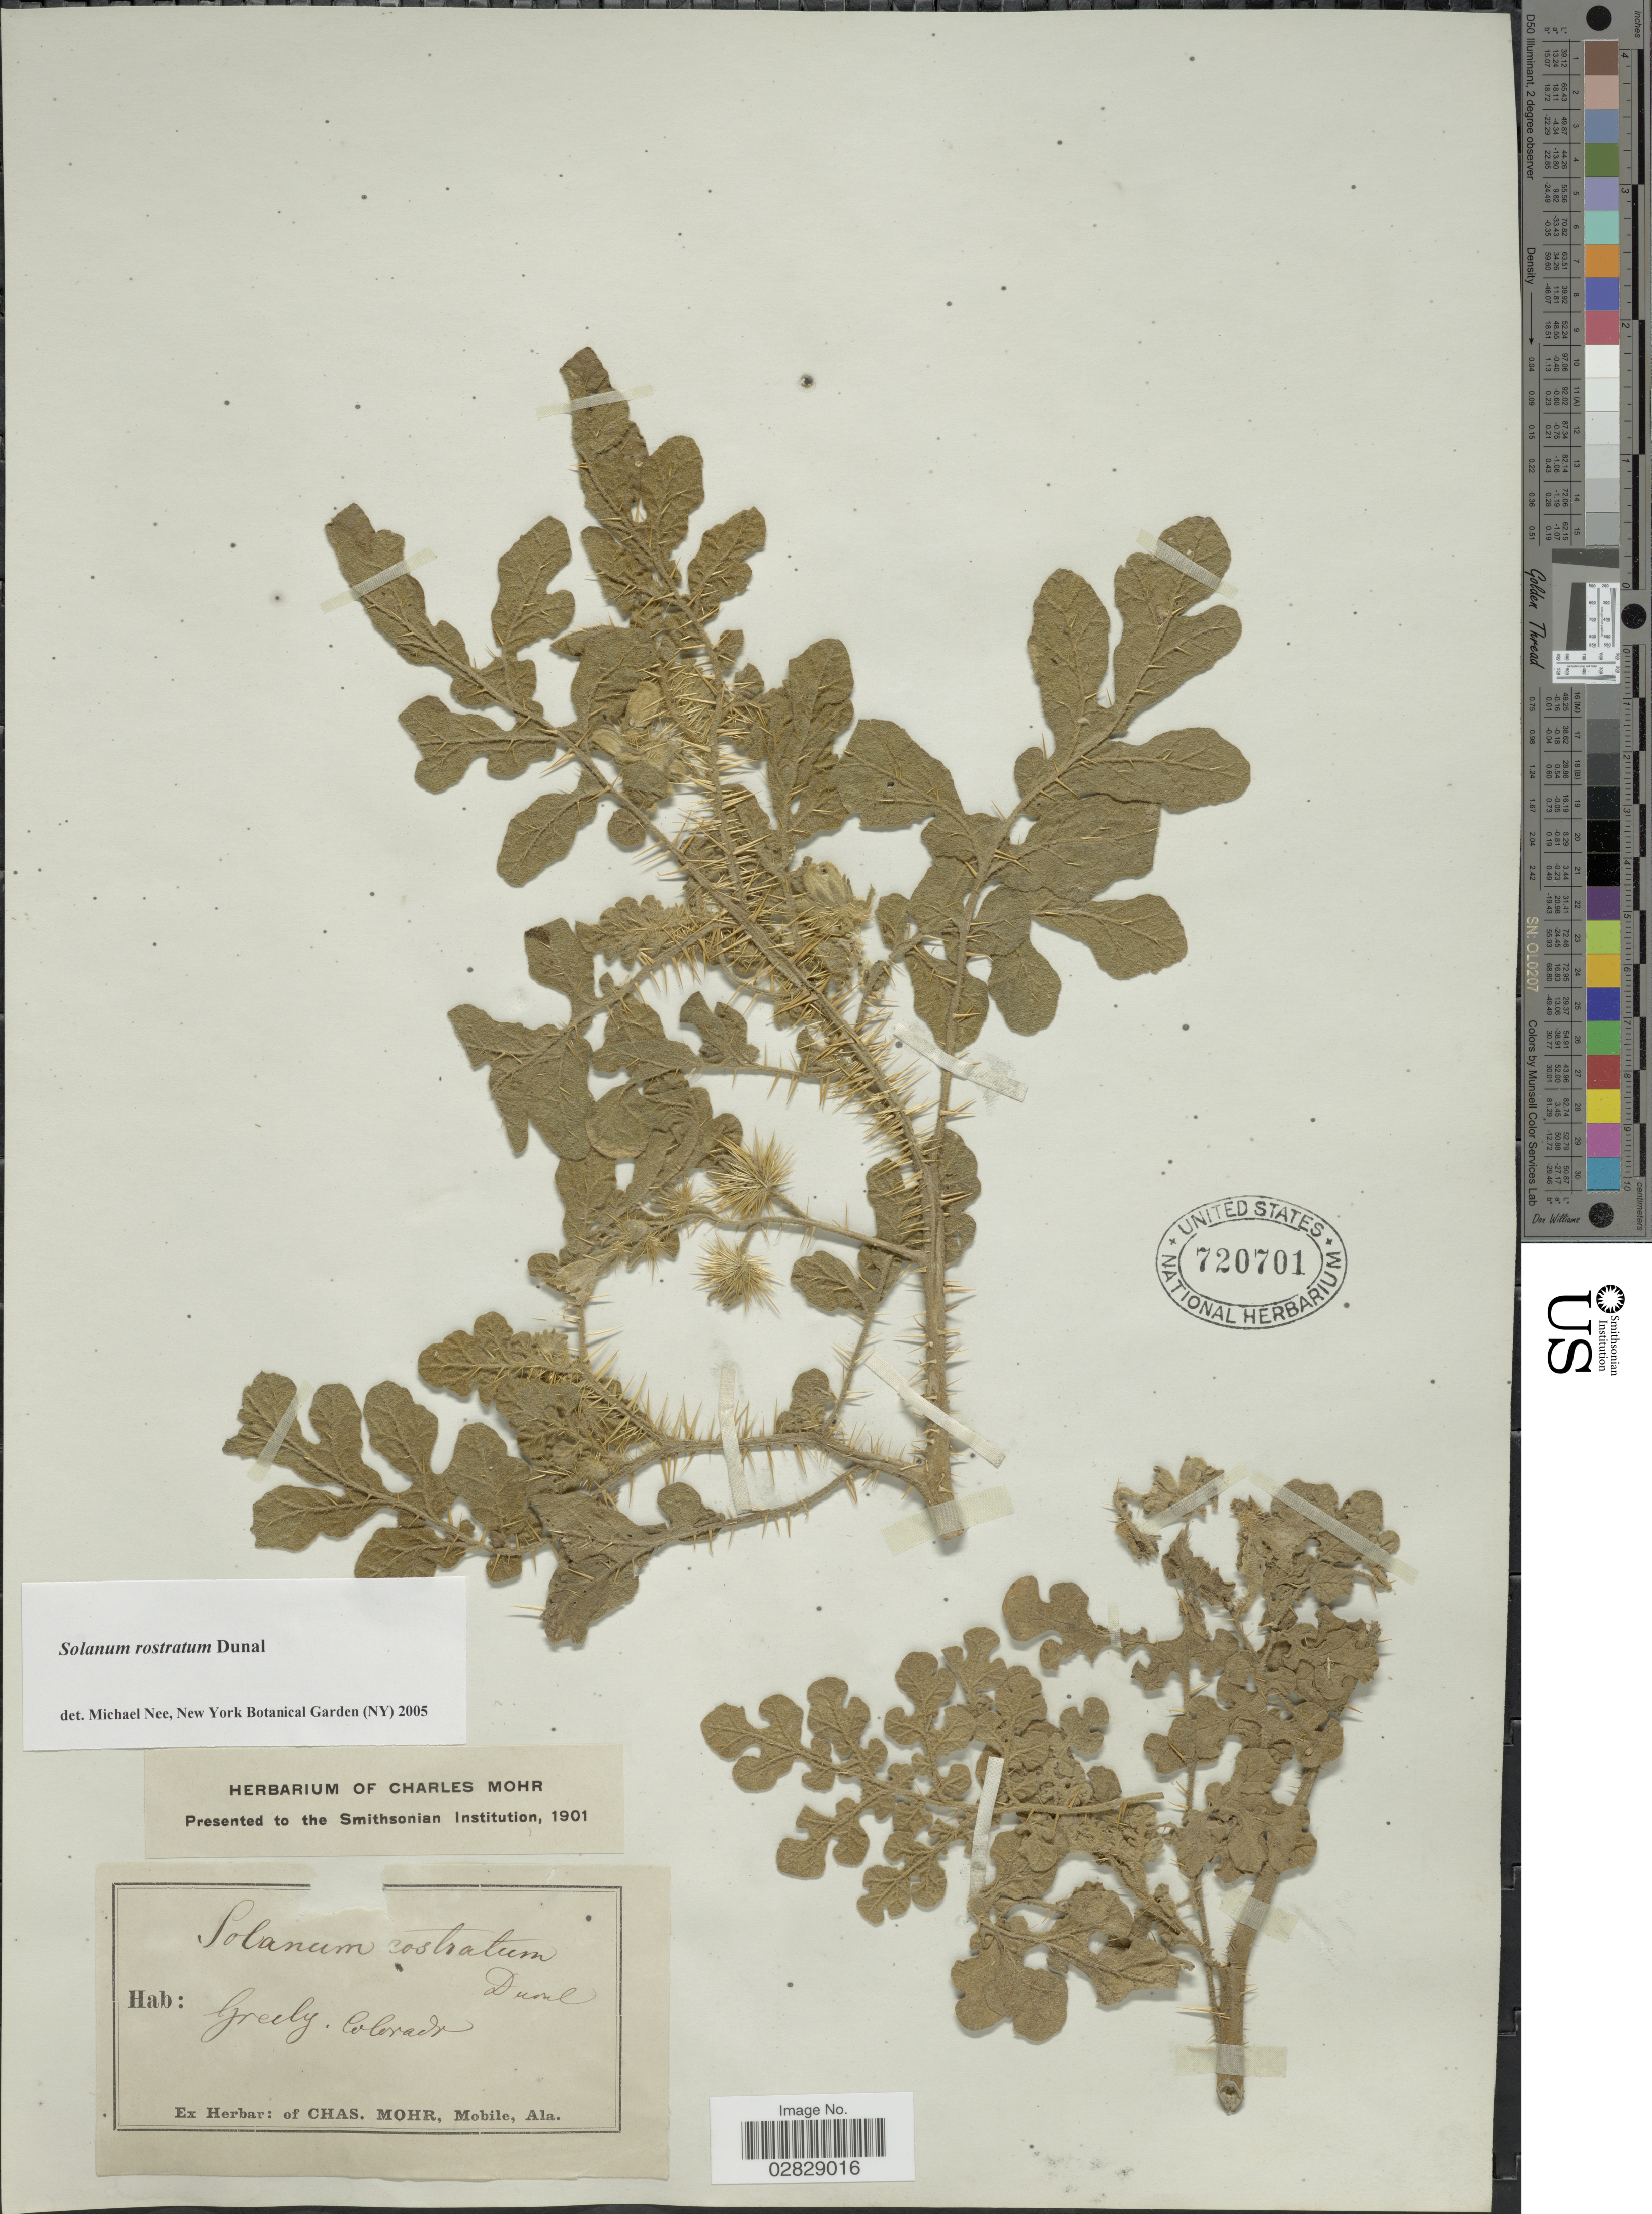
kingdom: Plantae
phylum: Tracheophyta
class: Magnoliopsida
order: Solanales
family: Solanaceae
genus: Solanum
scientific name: Solanum rostratum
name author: Dunal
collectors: ex herb. Charles Mohr & ex herb. Charles Mohr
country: United States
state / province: Colorado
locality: Greely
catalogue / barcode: US 720701